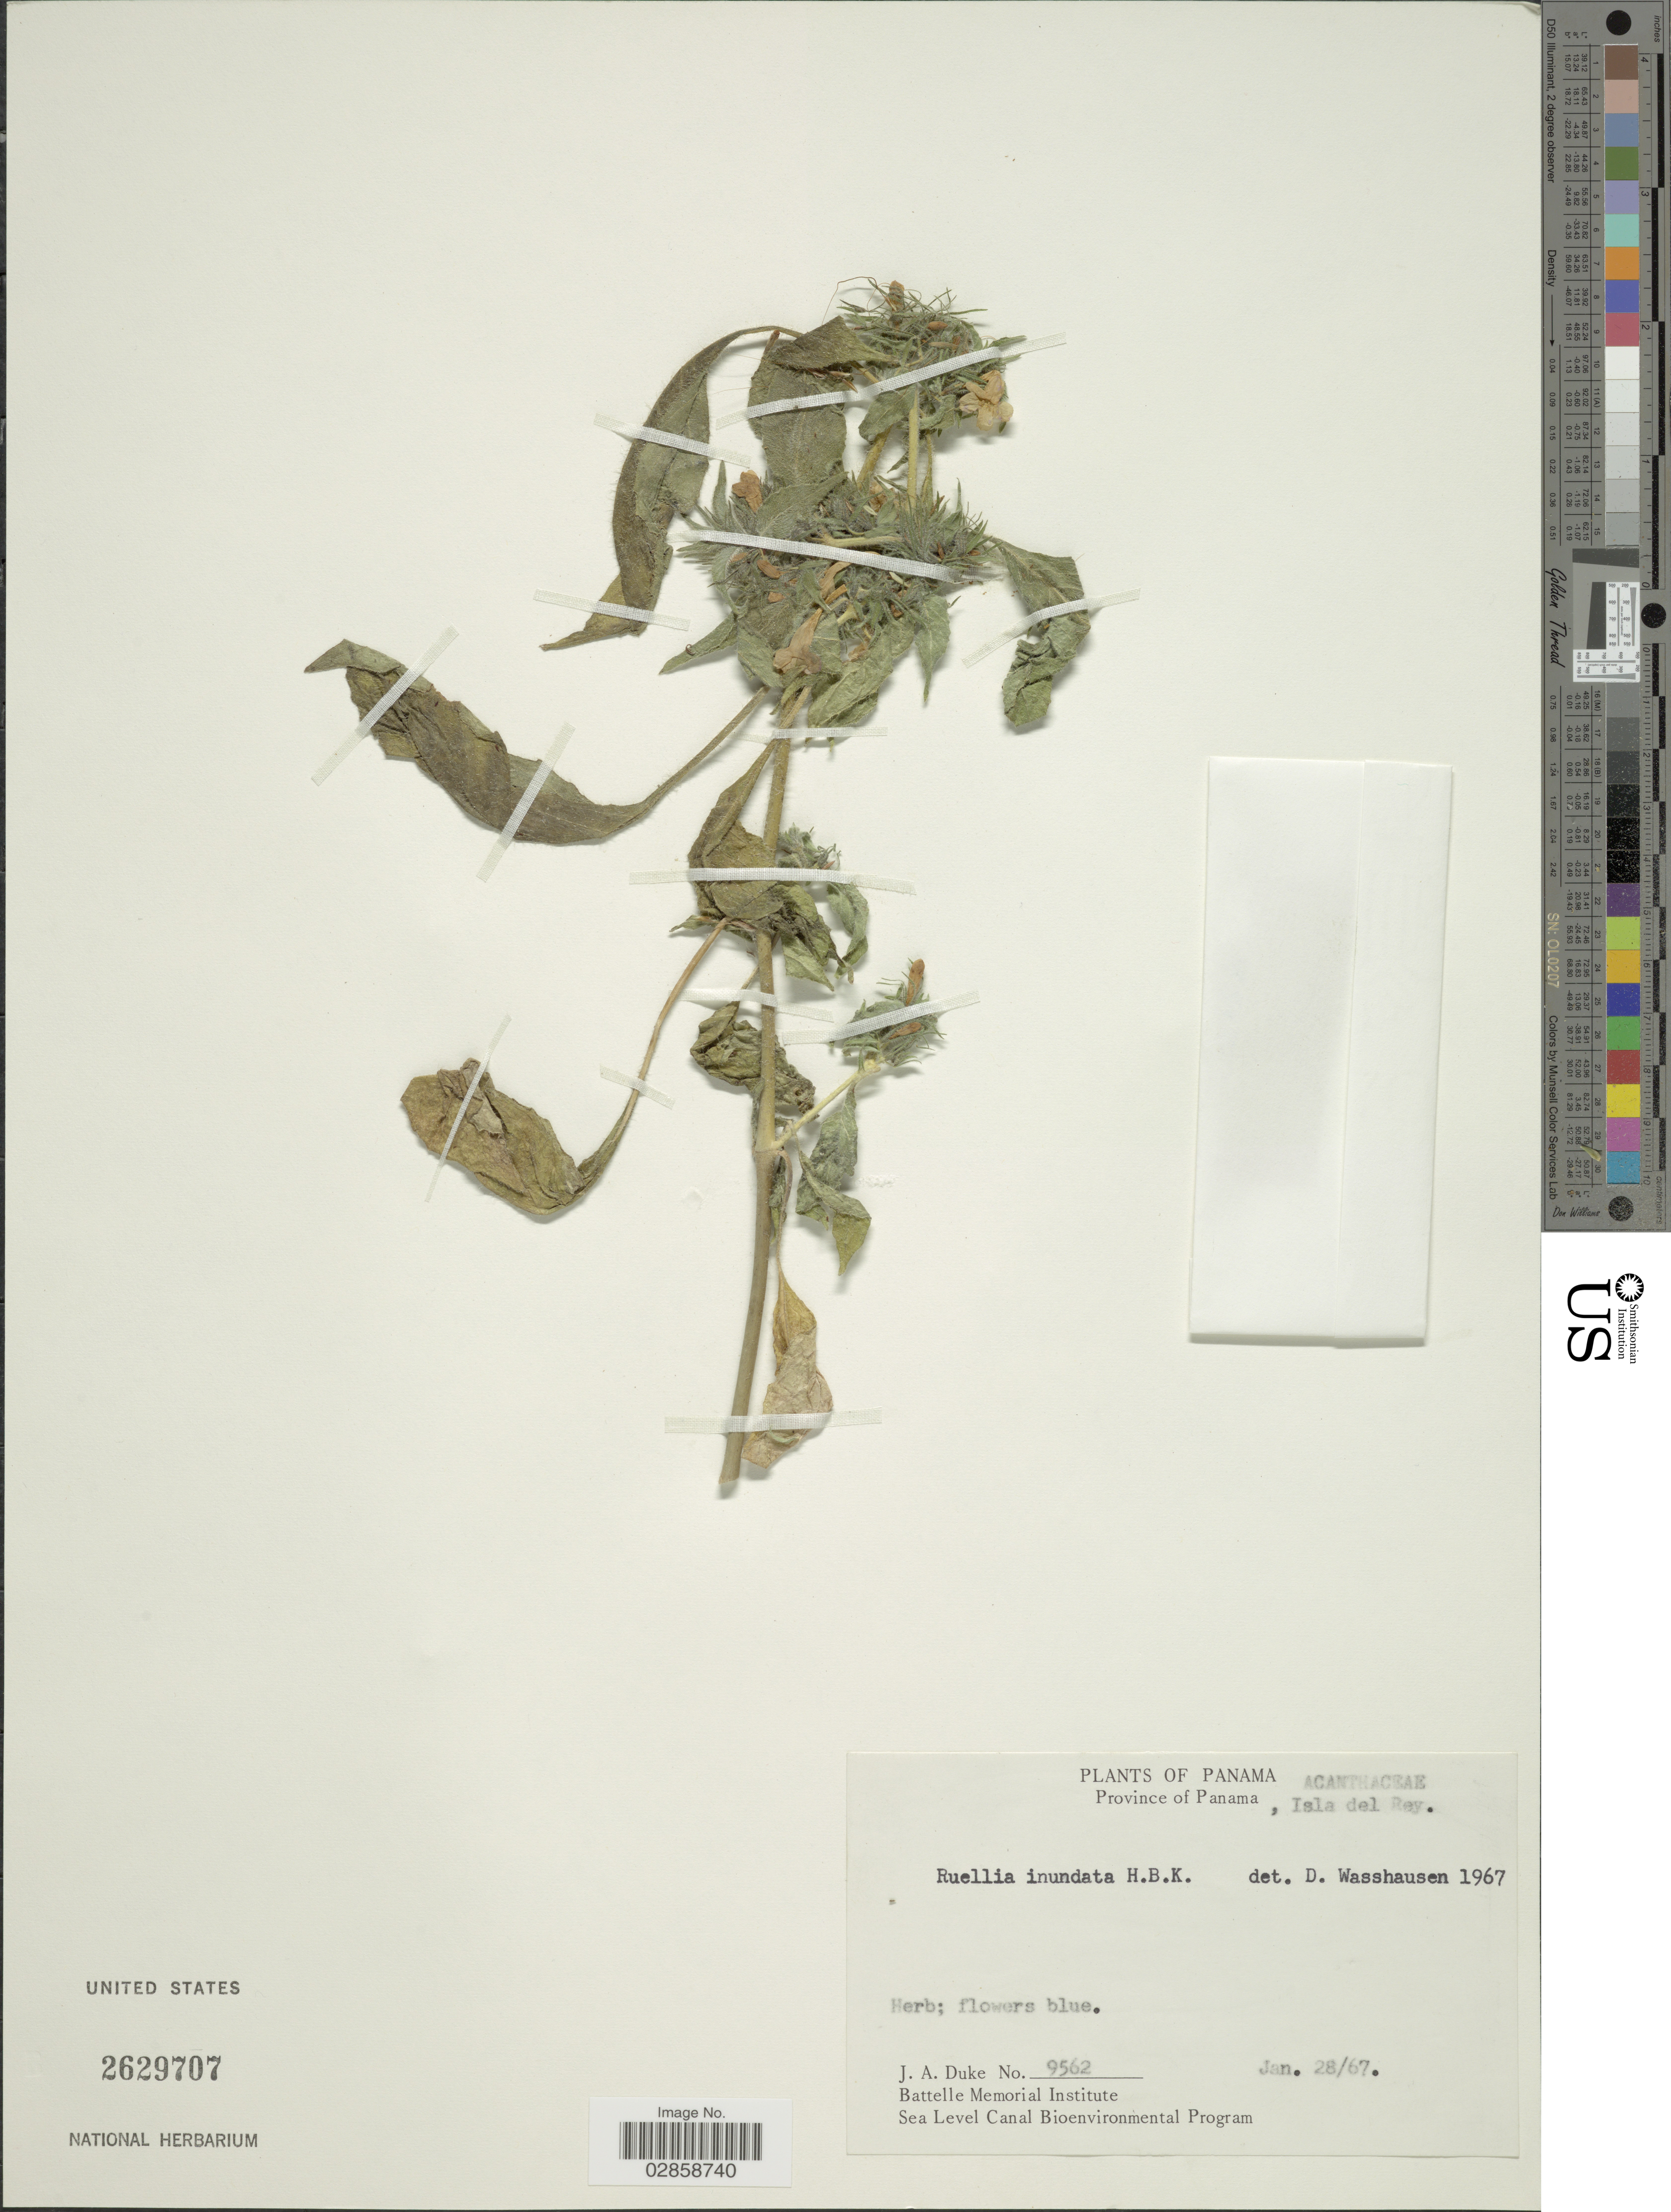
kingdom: Plantae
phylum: Tracheophyta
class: Magnoliopsida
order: Lamiales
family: Acanthaceae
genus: Ruellia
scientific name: Ruellia inundata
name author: Kunth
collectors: J. A. Duke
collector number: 9562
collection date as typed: Transcribed d/m/y: 28/1/67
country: Panama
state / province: Panamá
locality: Isla del Rey.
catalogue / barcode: US 2629707